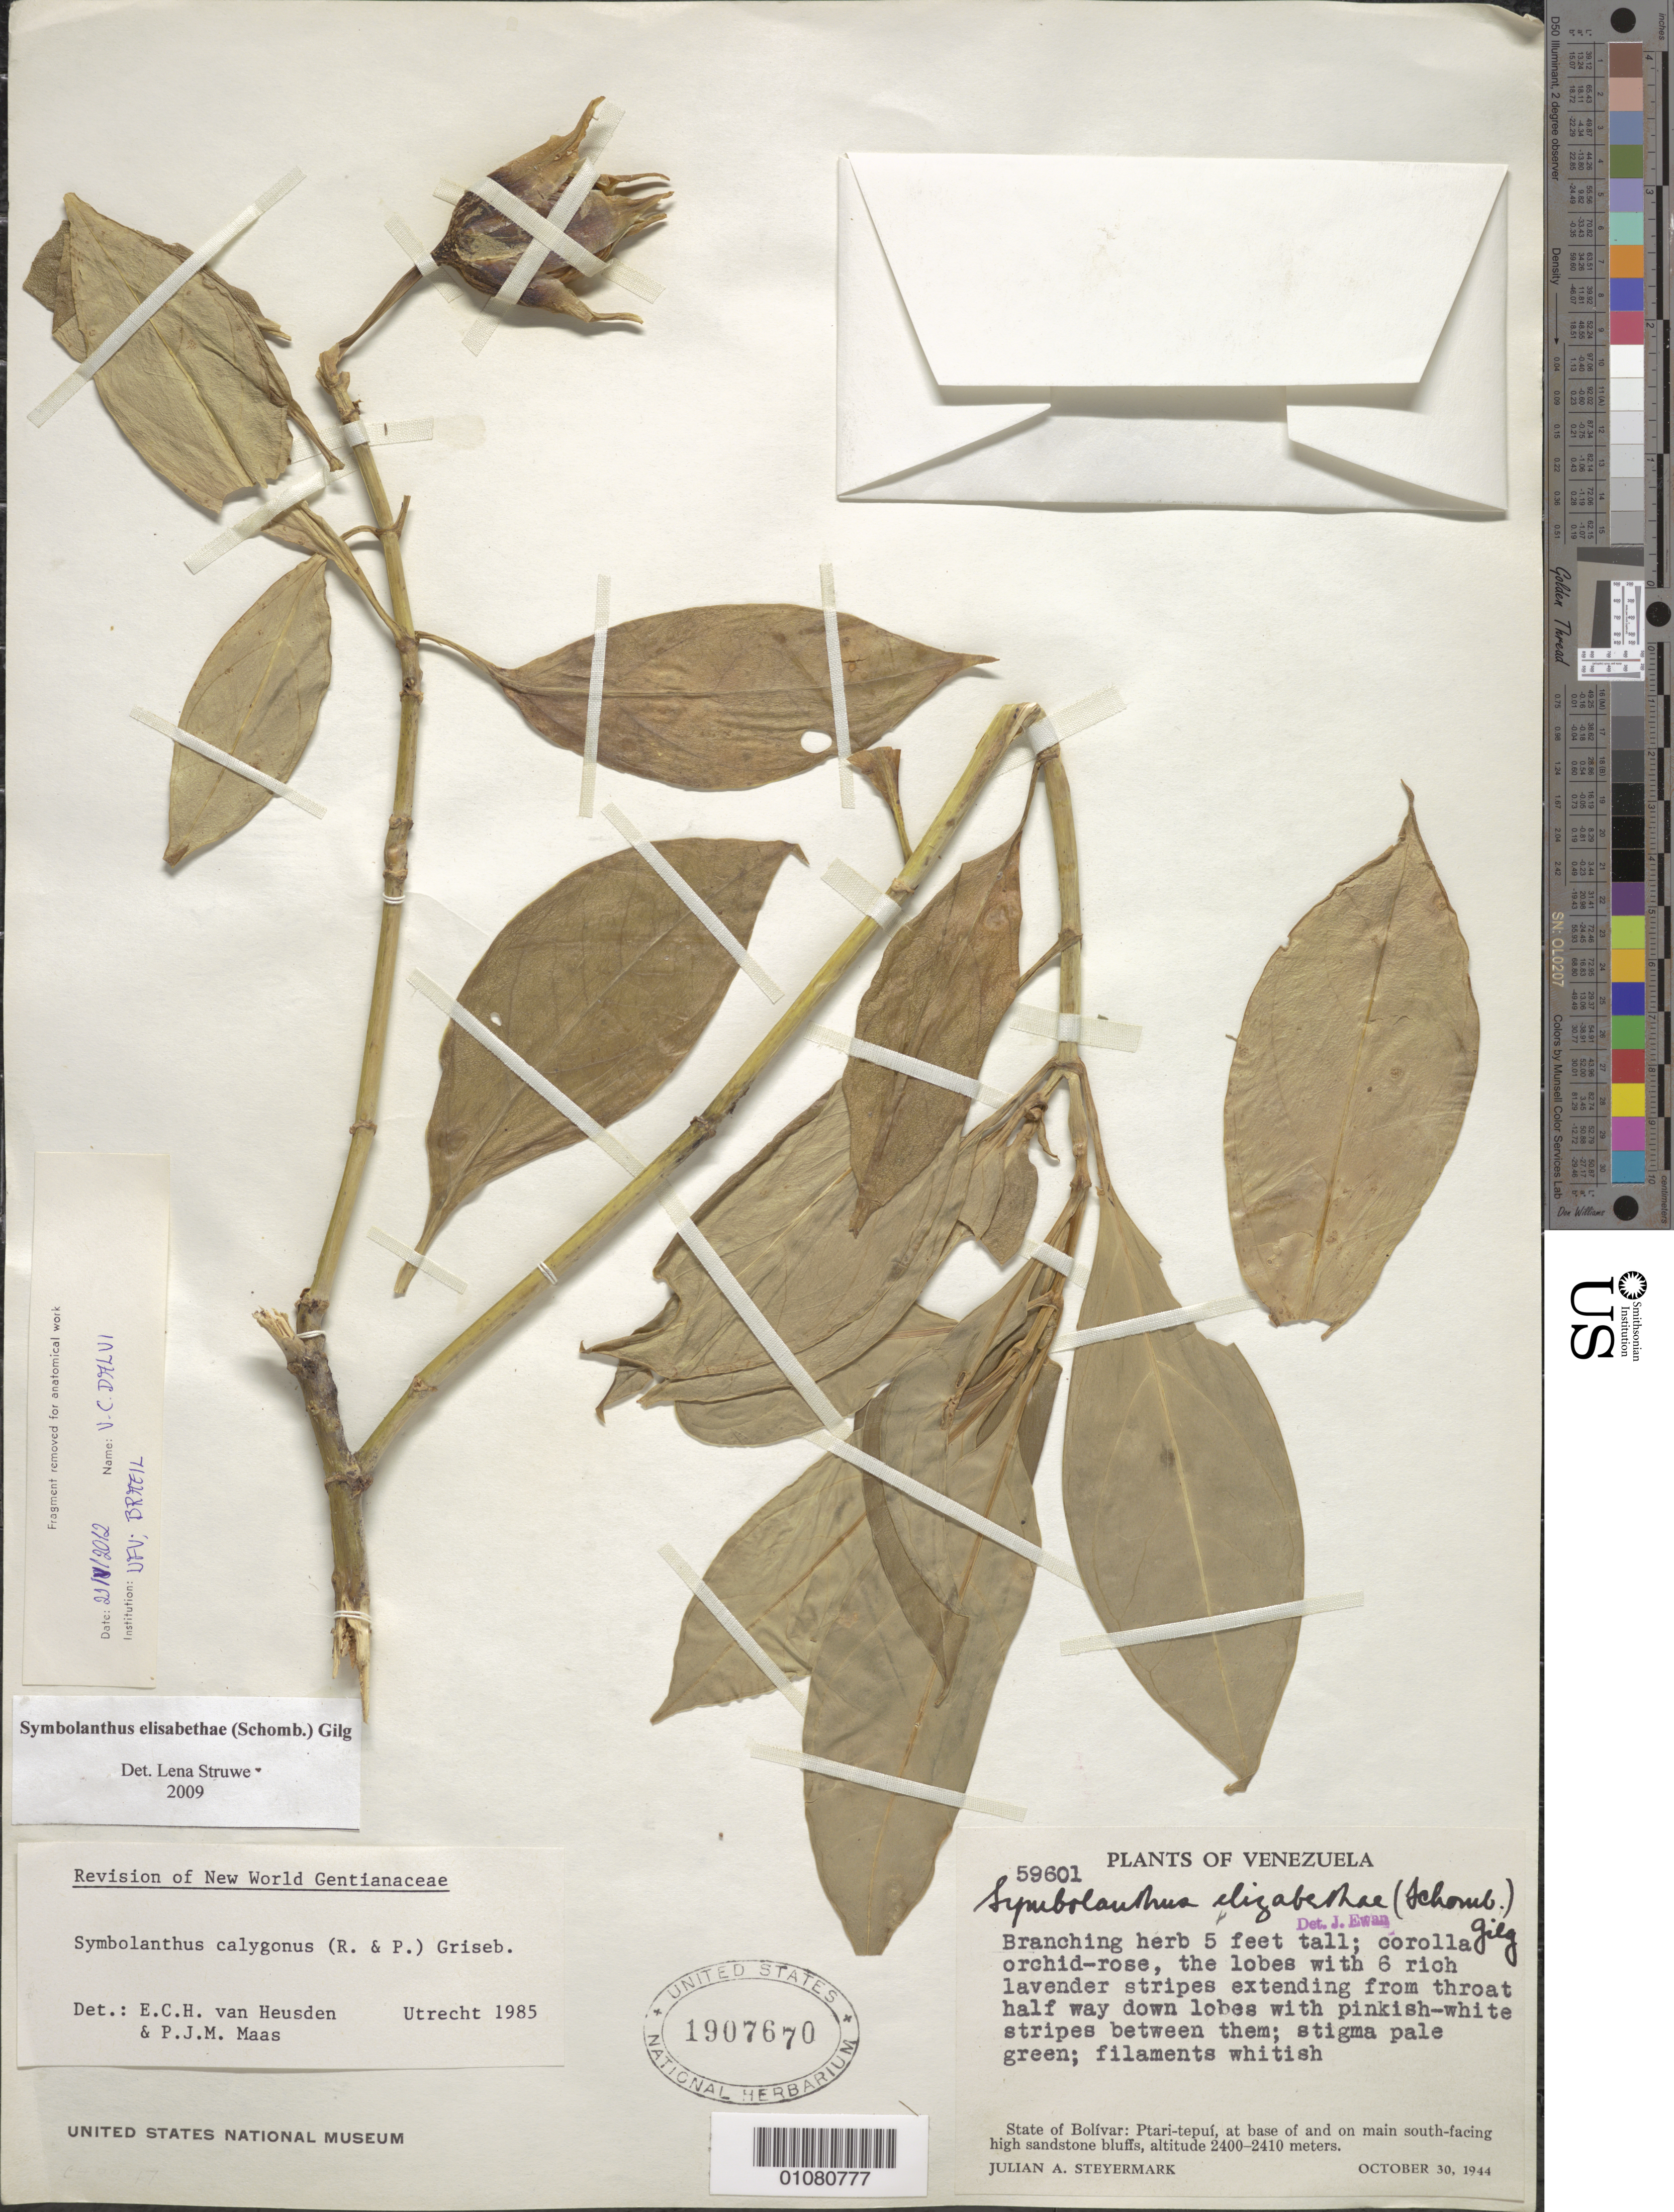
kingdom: Plantae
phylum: Tracheophyta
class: Magnoliopsida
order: Gentianales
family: Gentianaceae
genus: Symbolanthus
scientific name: Symbolanthus elisabethae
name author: (M.R. Schomb.) Gilg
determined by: Struwe, L.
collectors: J. Steyermark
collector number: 59601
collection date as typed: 30-Oct-44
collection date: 1944-10-30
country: Venezuela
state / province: Bolívar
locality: Ptari-tepuí, at base of and on main S-facing high sandstone bluffs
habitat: At base of and on main south-facing high sandstone bluffs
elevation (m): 2400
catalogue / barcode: US 1907670